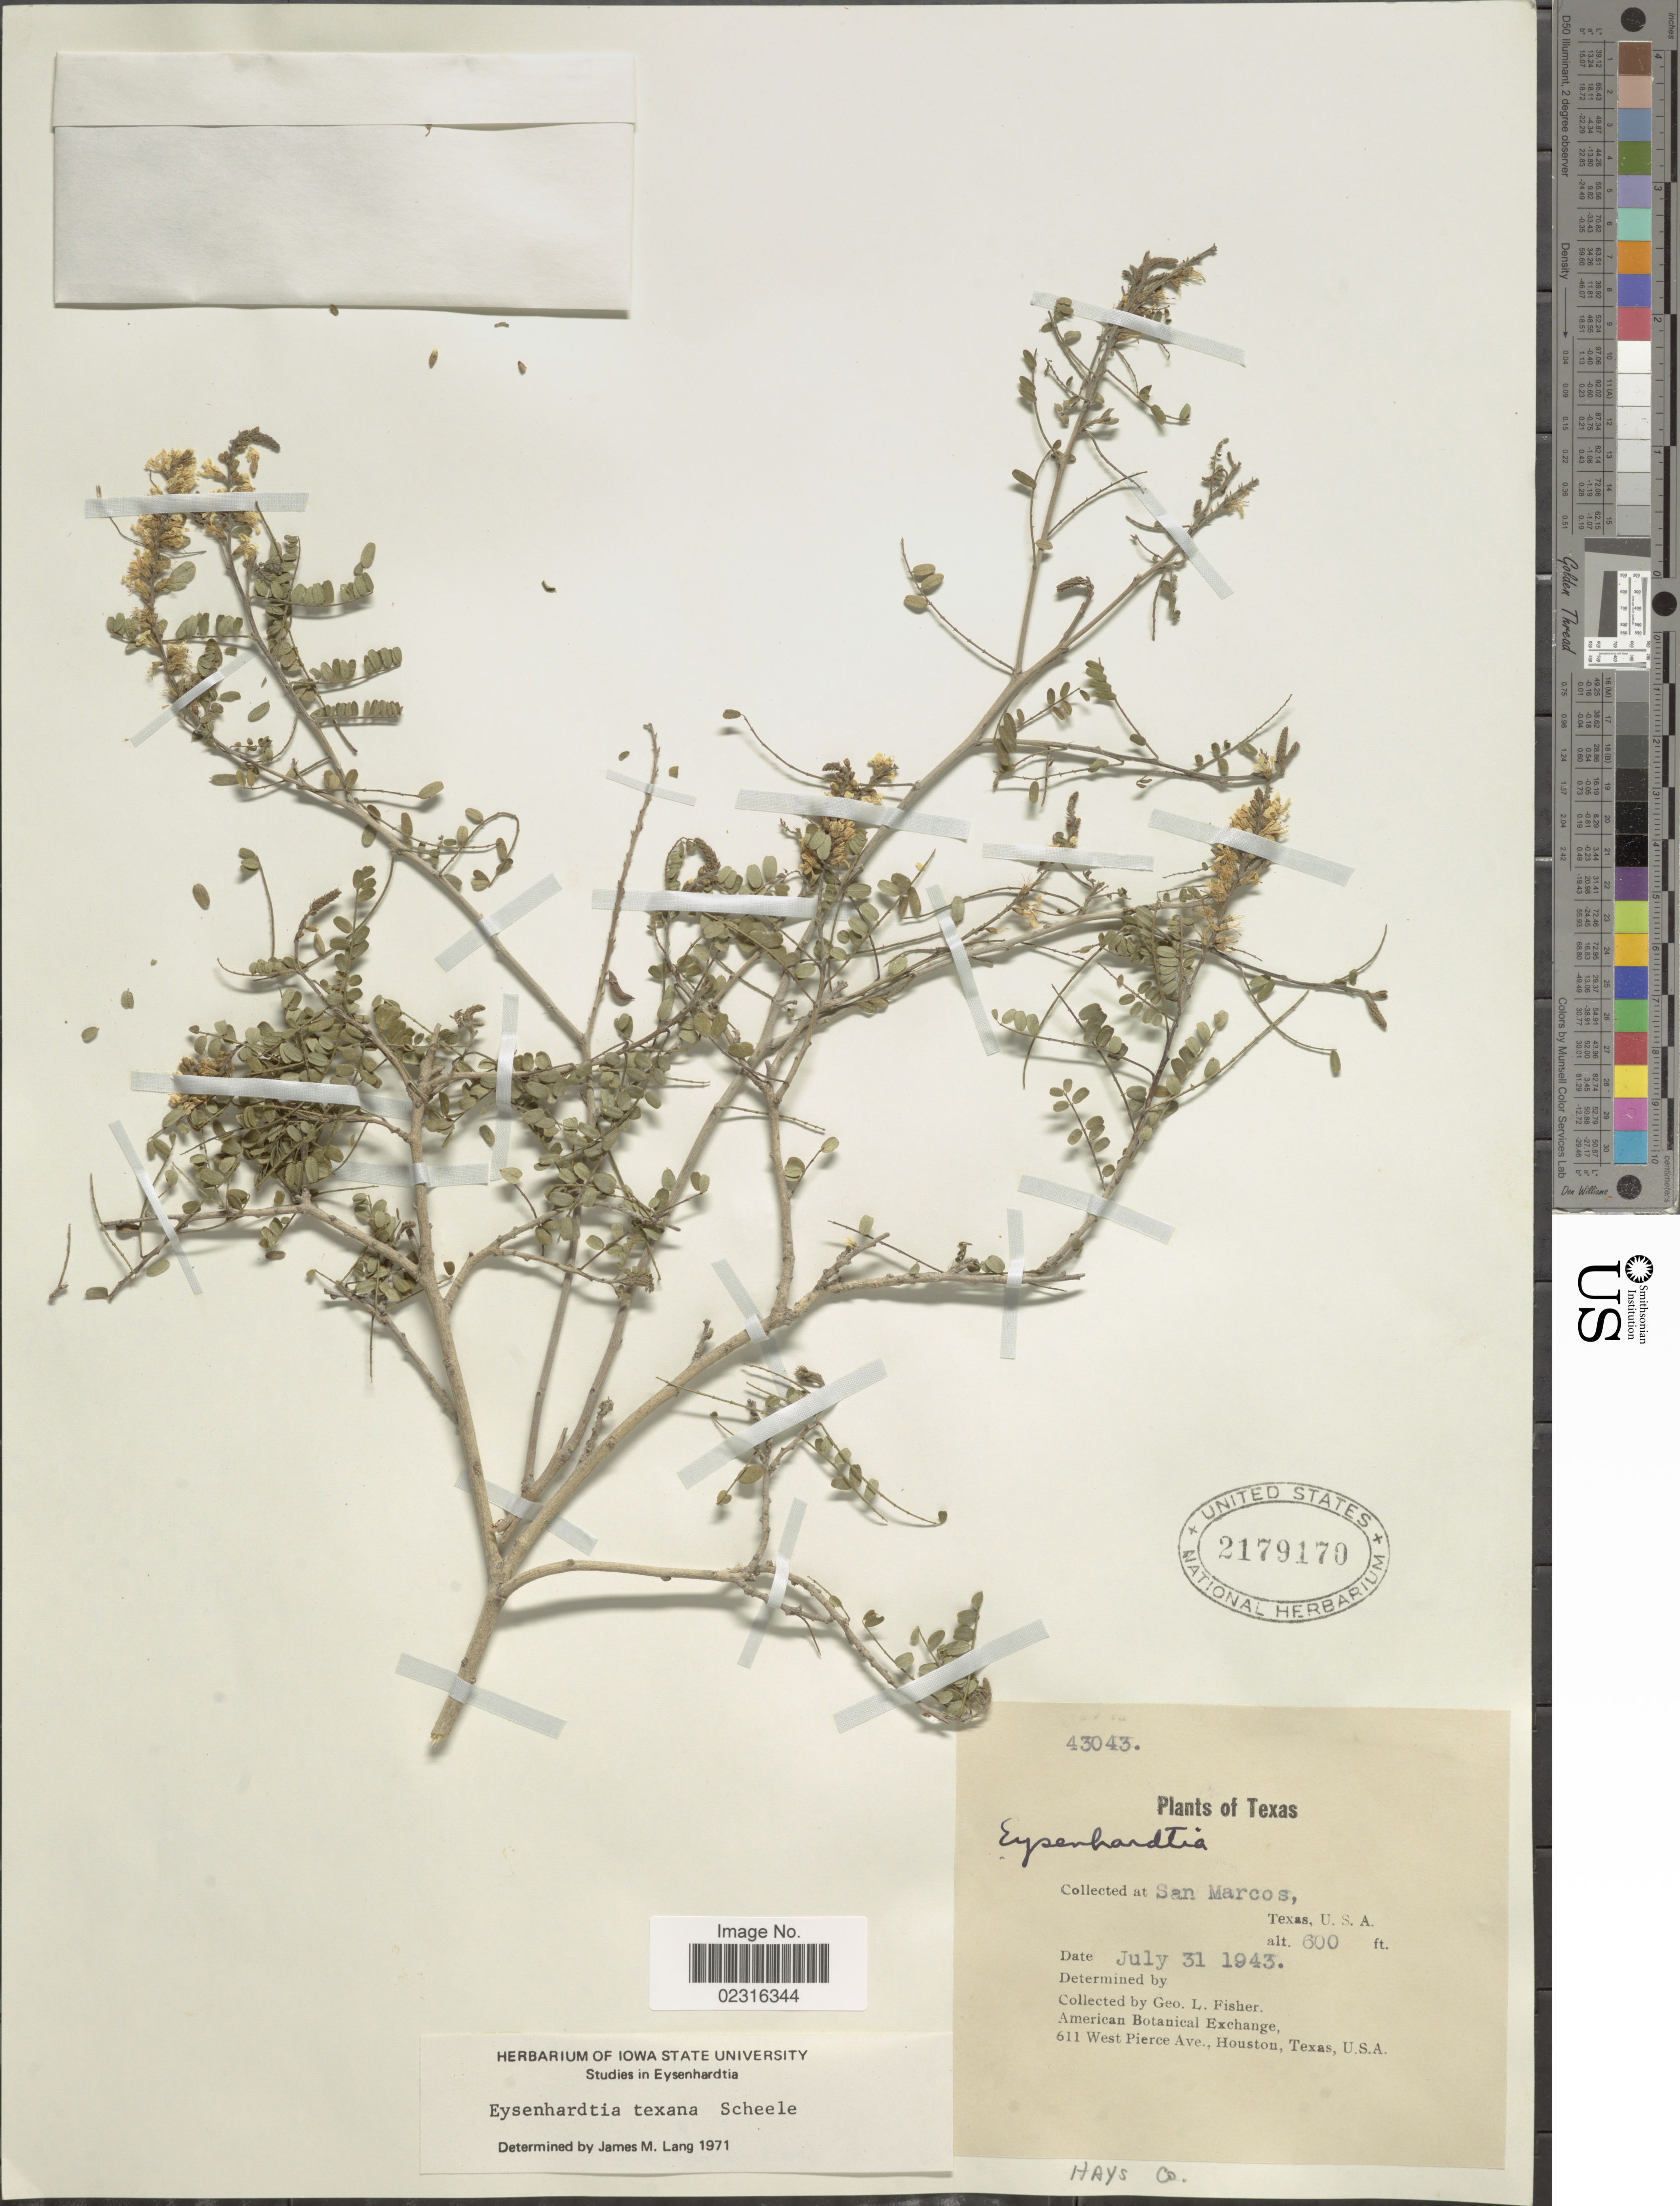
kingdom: Plantae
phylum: Tracheophyta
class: Magnoliopsida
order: Fabales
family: Fabaceae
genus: Eysenhardtia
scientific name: Eysenhardtia texana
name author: Scheele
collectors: G. L. Fisher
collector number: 43043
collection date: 1943-07-31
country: United States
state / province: Texas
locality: San Marcos, Hays Co.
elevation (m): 183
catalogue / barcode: US 2179170